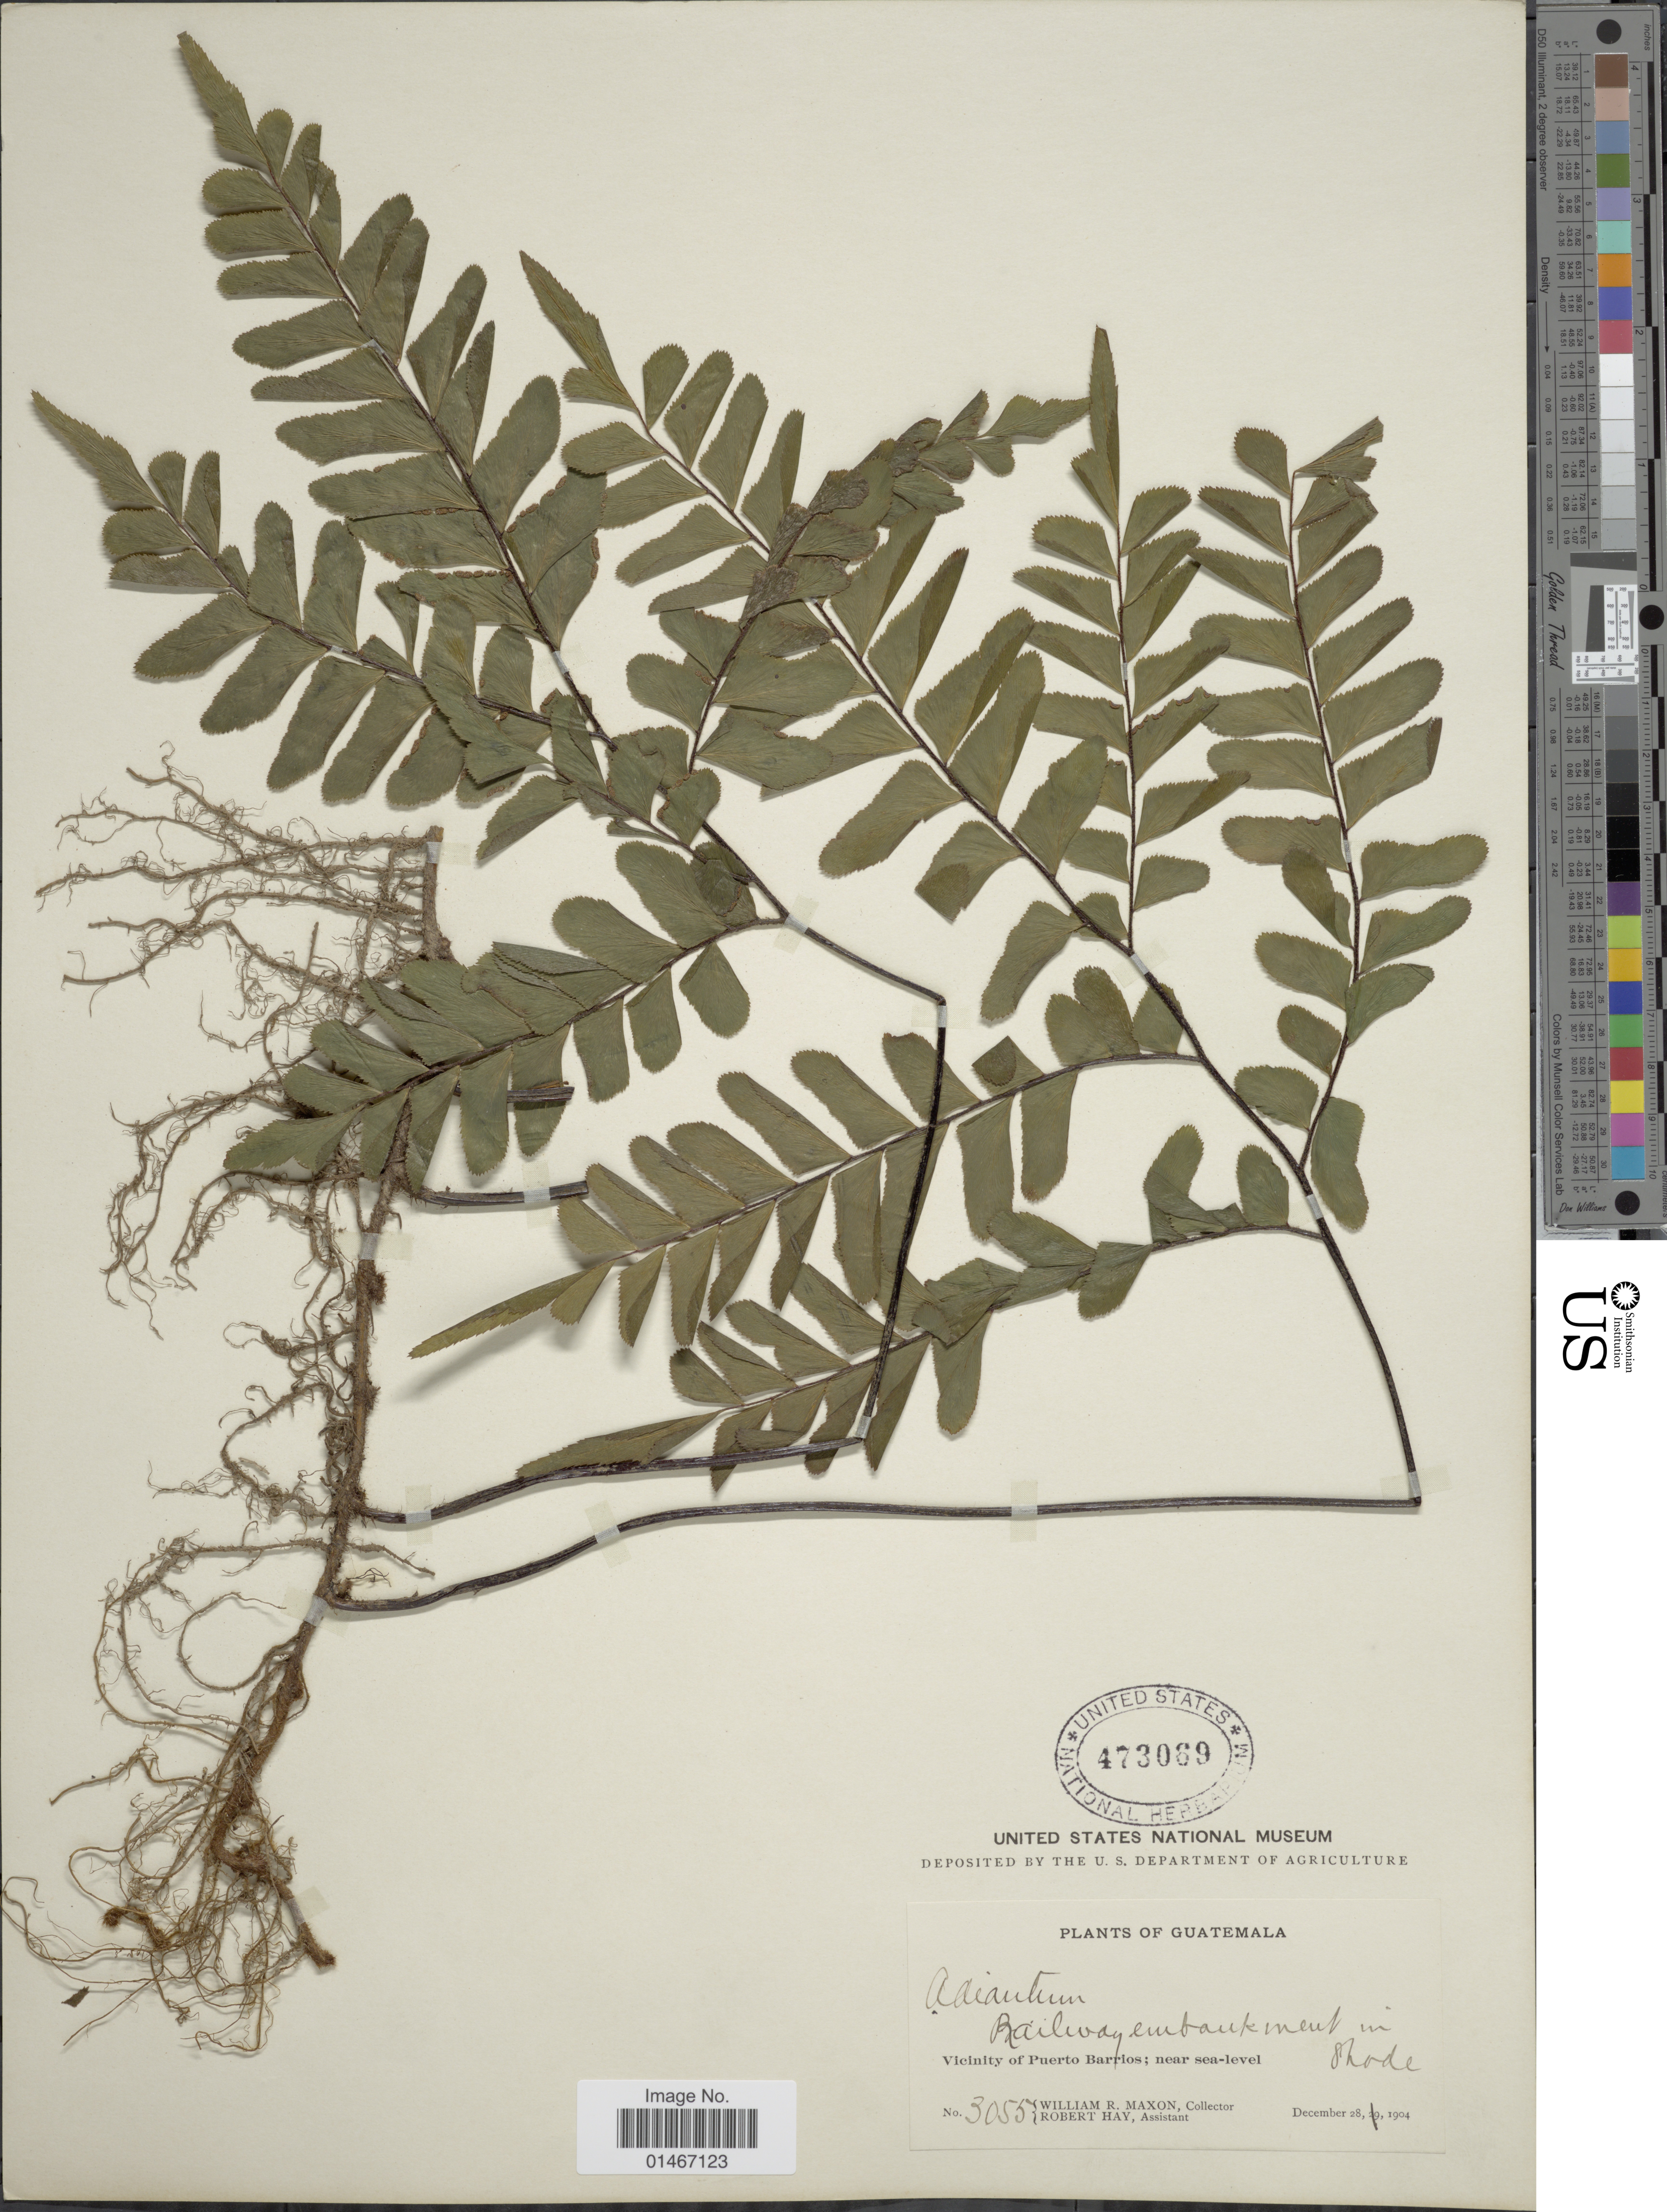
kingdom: Plantae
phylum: Tracheophyta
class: Polypodiopsida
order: Polypodiales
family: Pteridaceae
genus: Adiantum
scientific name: Adiantum latifolium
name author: Lam.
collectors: W. R. Maxon & R. H. Hay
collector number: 3055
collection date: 1904-12-28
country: Guatemala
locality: Vicinity of Puerto Barrios. Railway embankment in shade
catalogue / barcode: US 473069